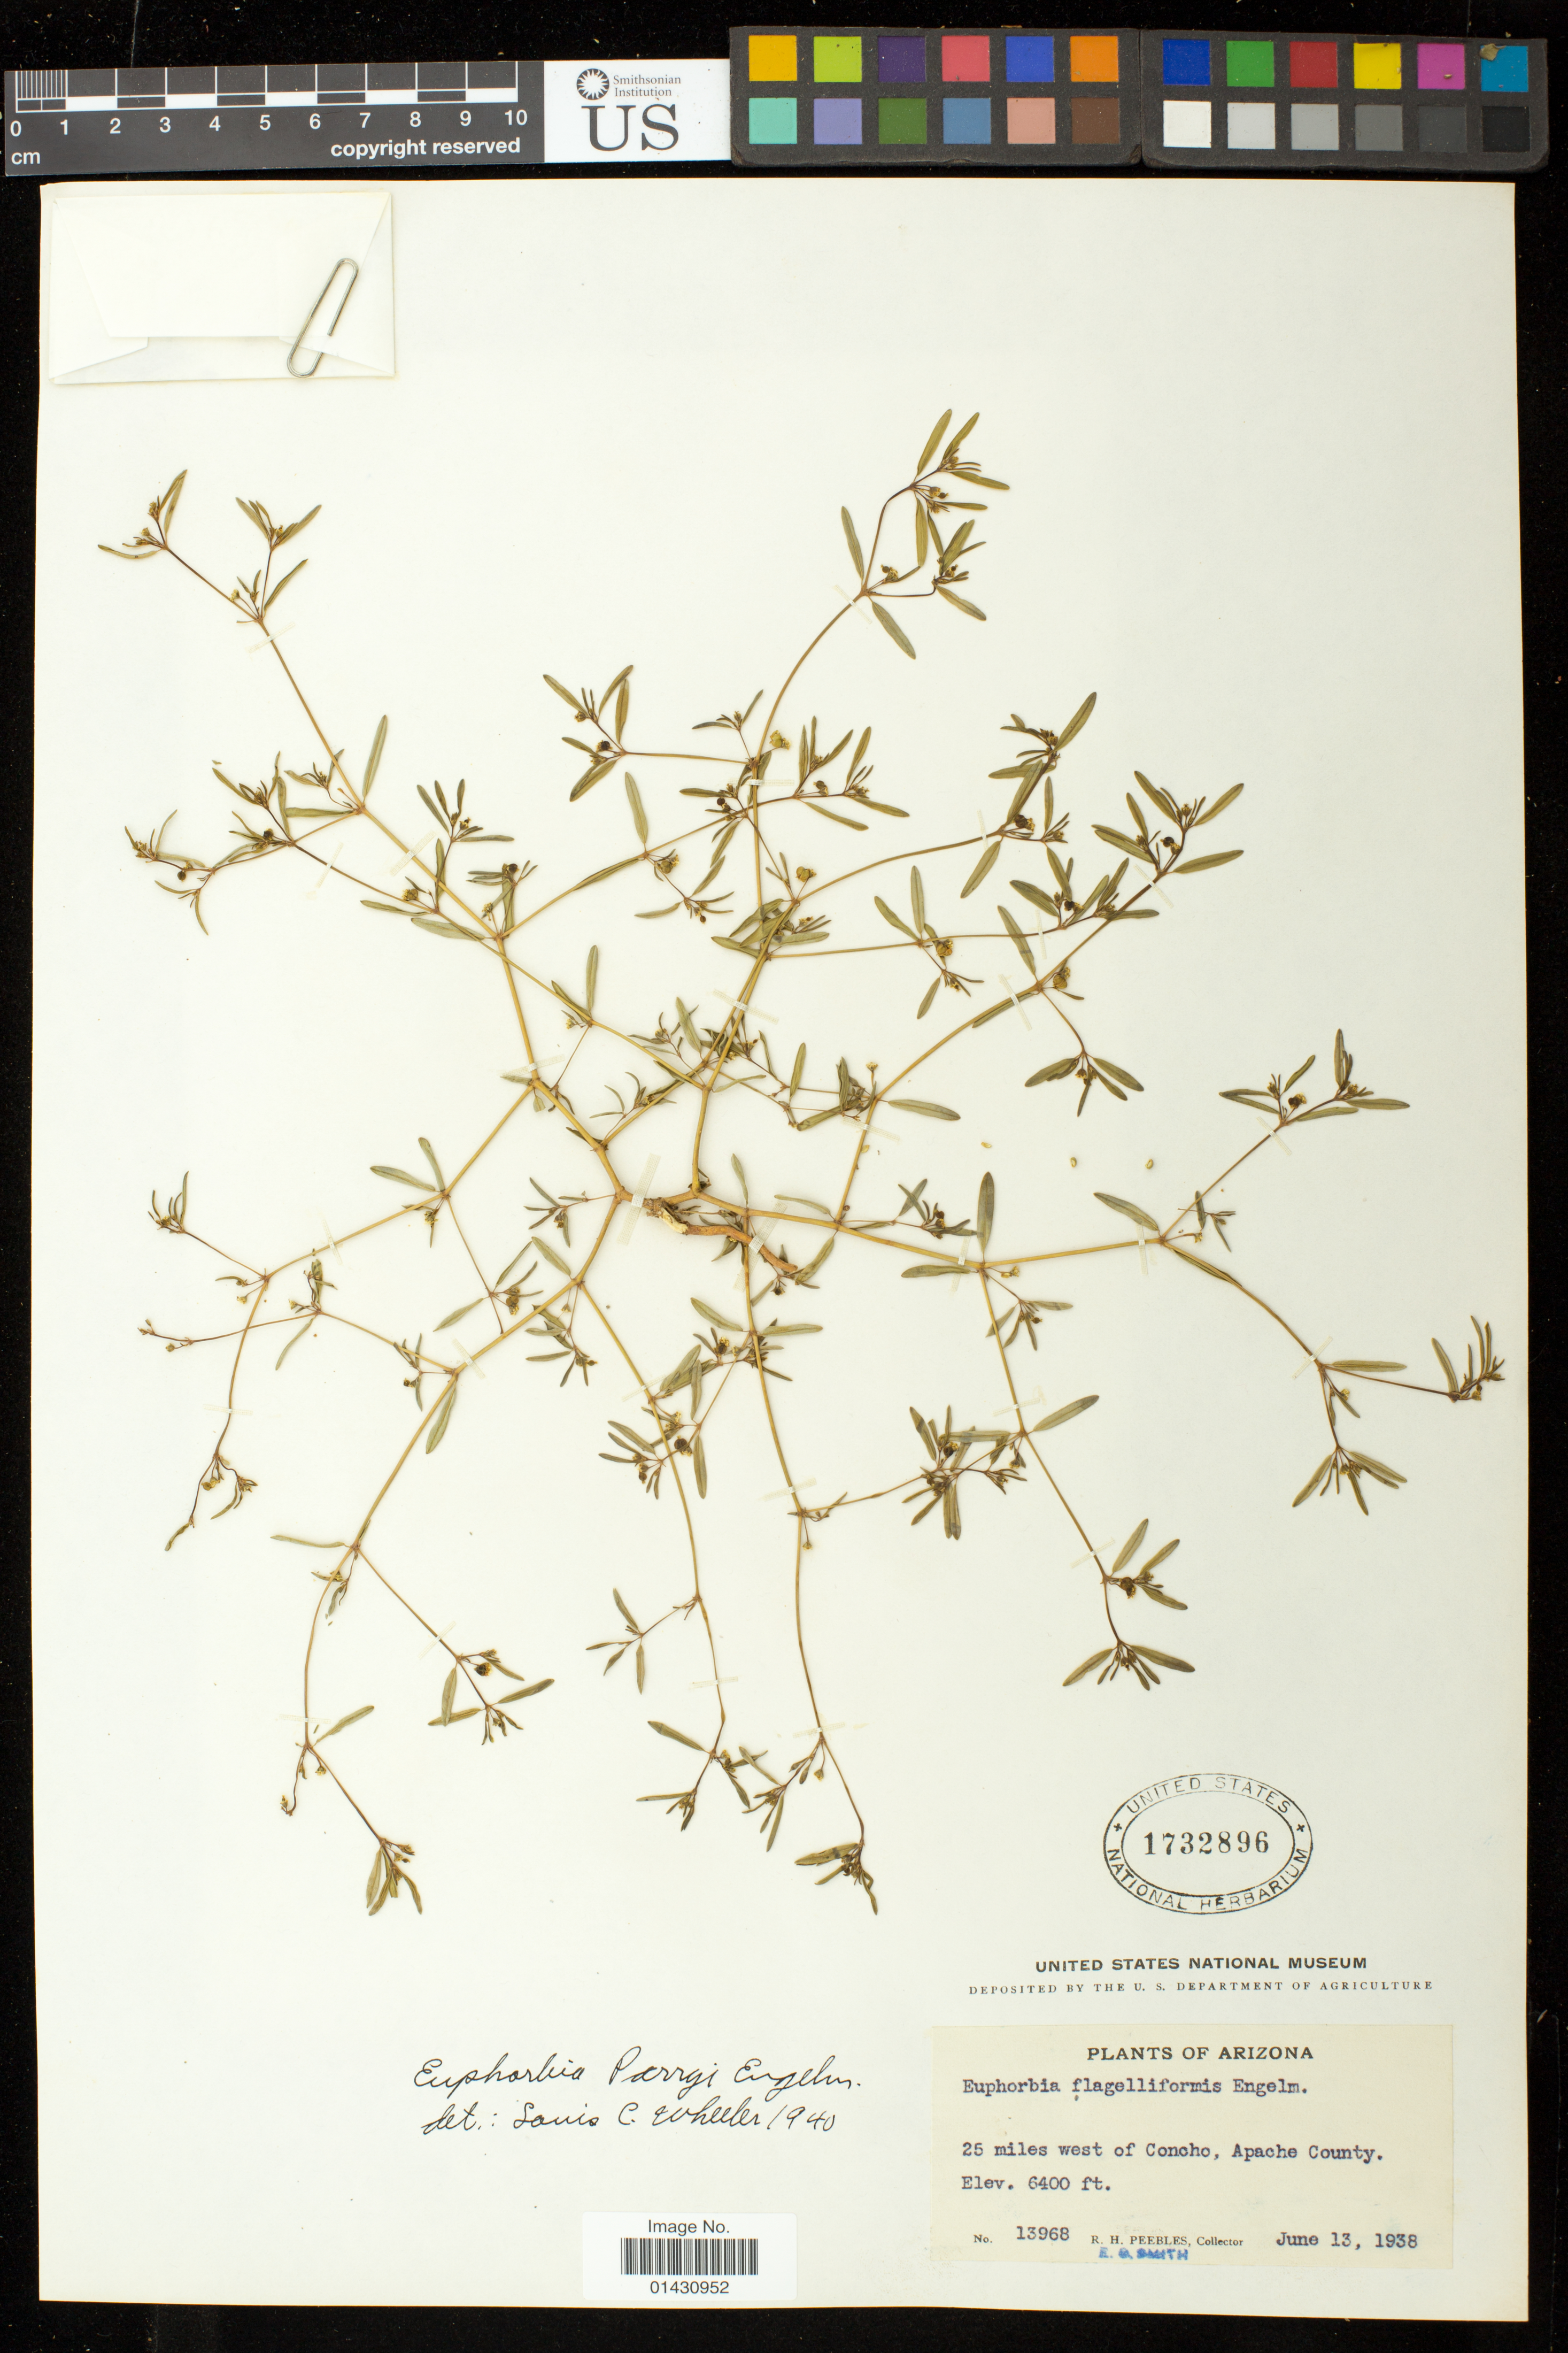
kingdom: Plantae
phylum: Tracheophyta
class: Magnoliopsida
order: Malpighiales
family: Euphorbiaceae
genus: Euphorbia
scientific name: Euphorbia parryi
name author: Engelm.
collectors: R. H. Peebles & E. G. Smith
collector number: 13968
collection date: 1938-06-13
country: United States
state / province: Arizona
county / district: Apache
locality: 25 miles west of Concho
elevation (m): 1951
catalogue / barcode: US 1732896